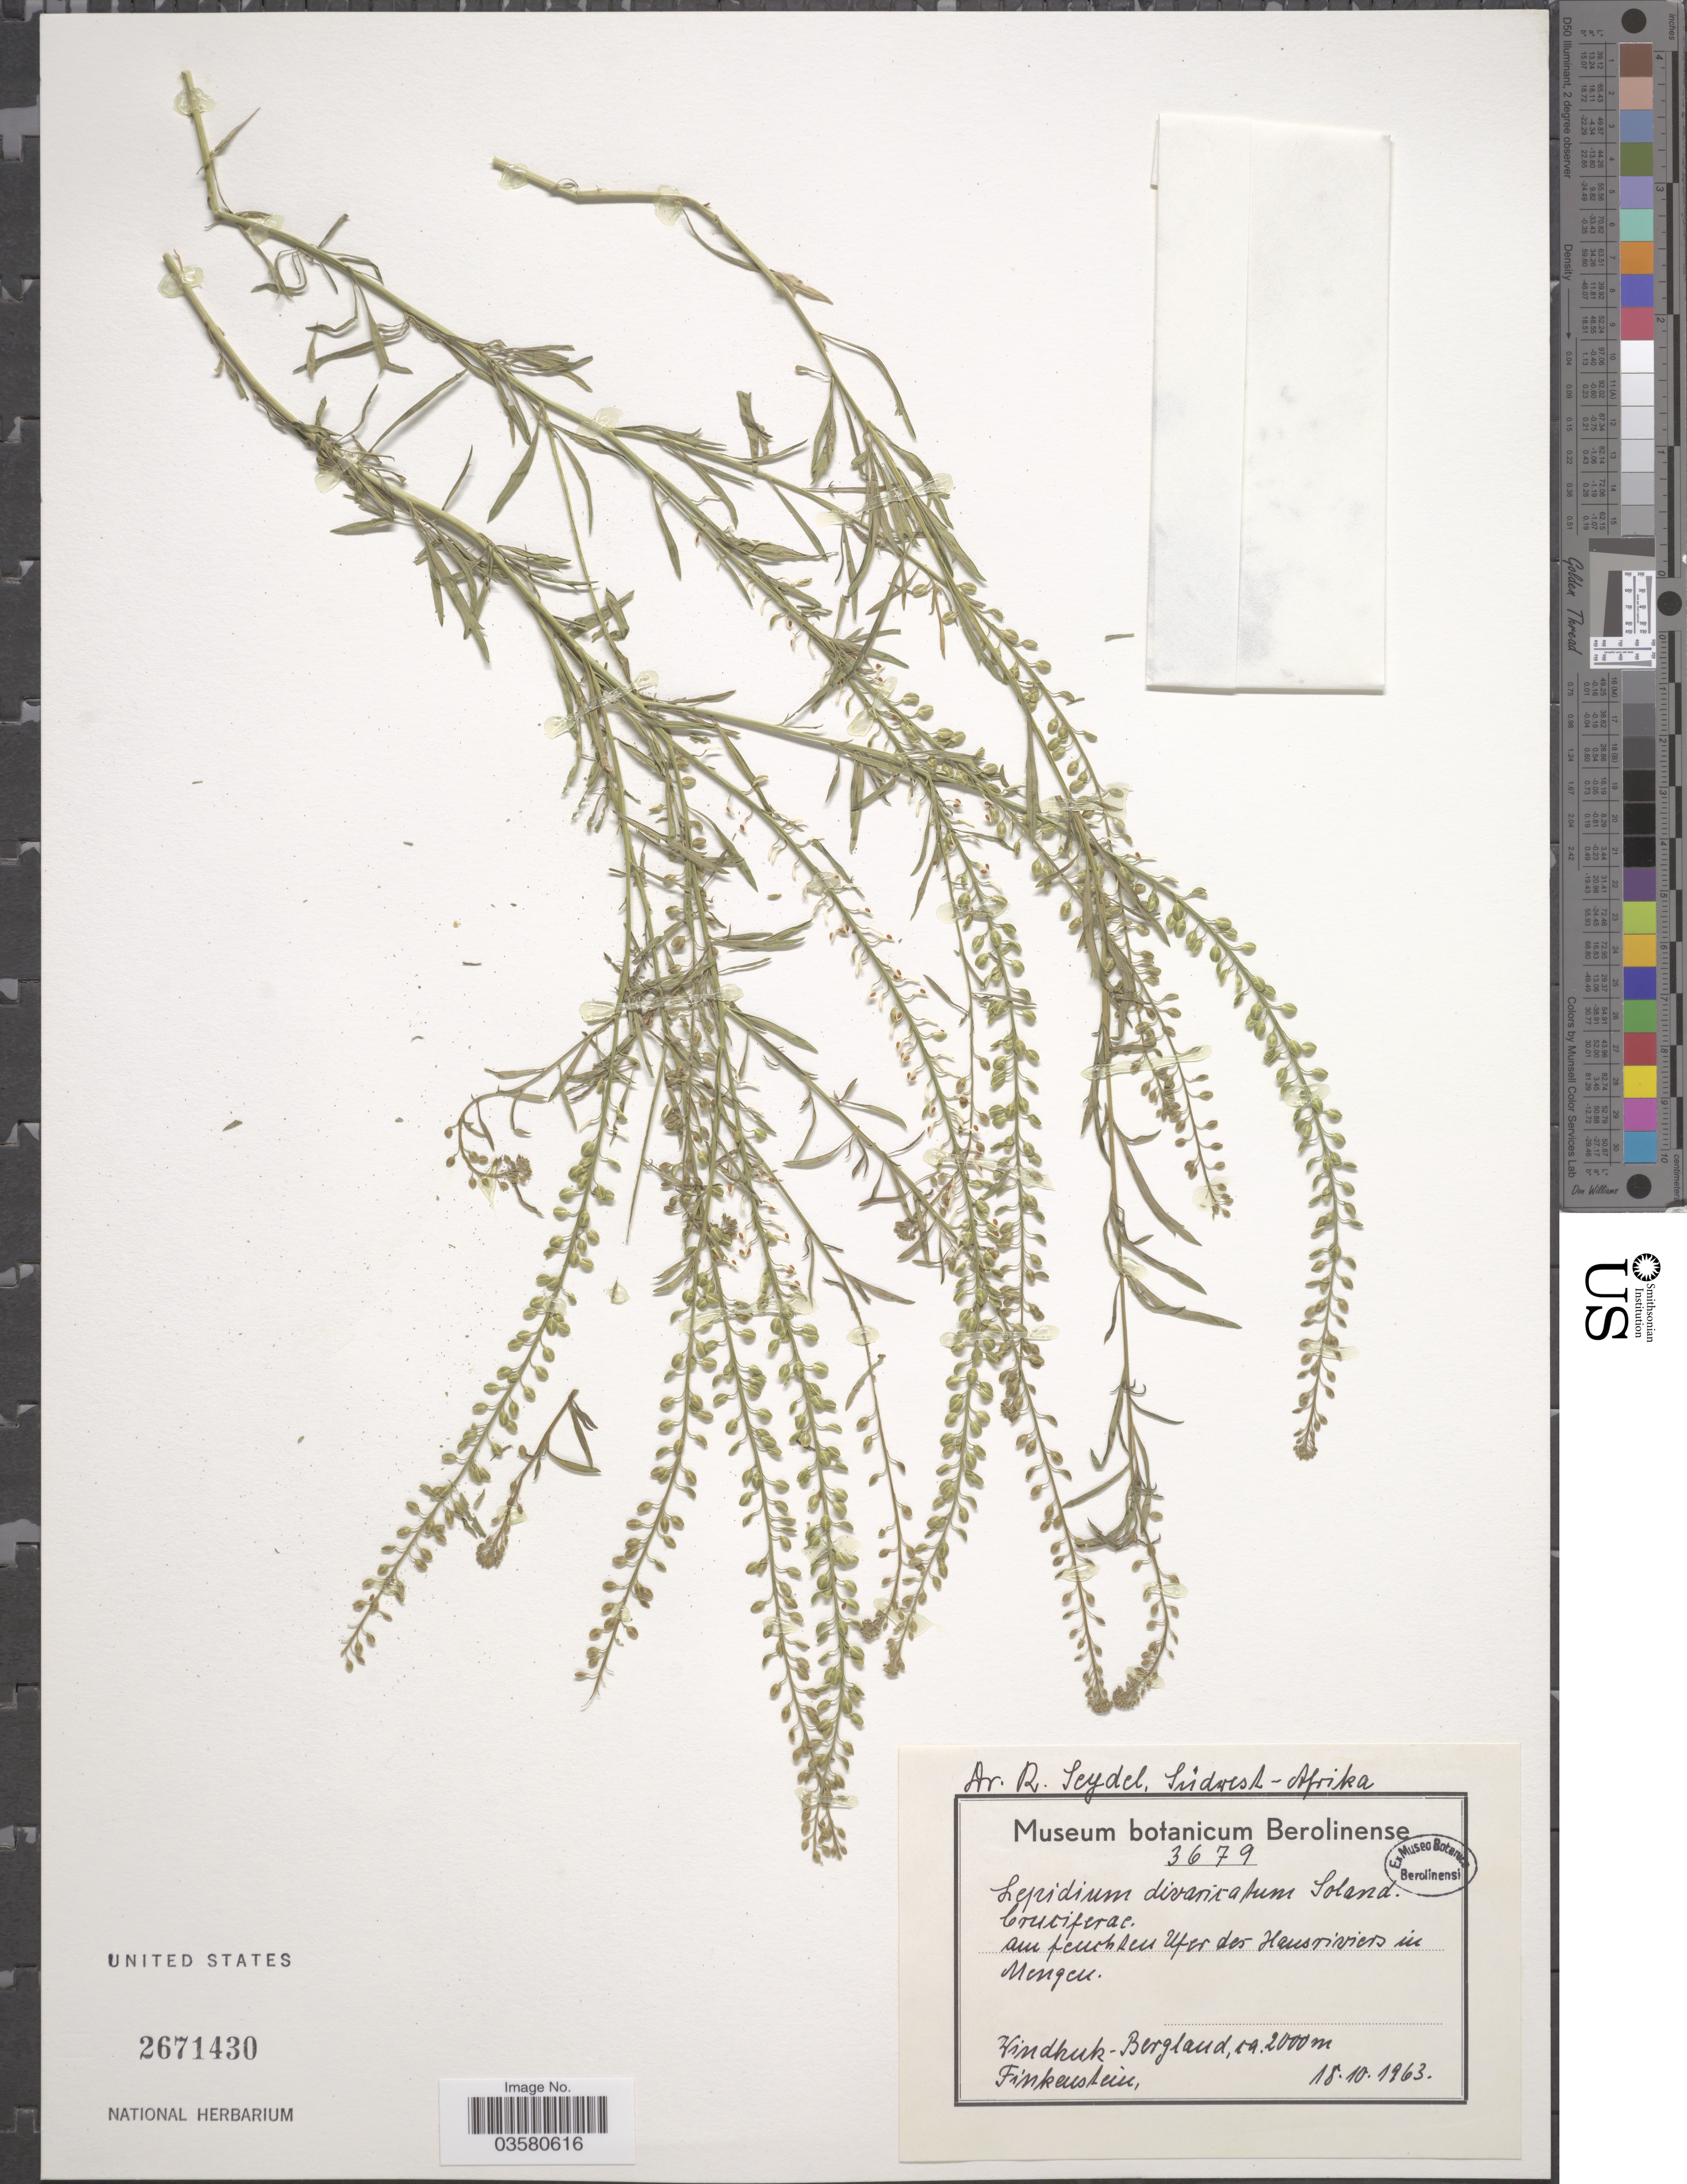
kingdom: Plantae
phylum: Tracheophyta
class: Magnoliopsida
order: Brassicales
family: Brassicaceae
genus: Lepidium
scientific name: Lepidium divaricatum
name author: Aiton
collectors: R. Seydel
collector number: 3679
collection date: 1963-10-18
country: Namibia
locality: Südwest-Afrika. Windhuk-Bergland, Finkenstein.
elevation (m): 2000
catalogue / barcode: US 2671430